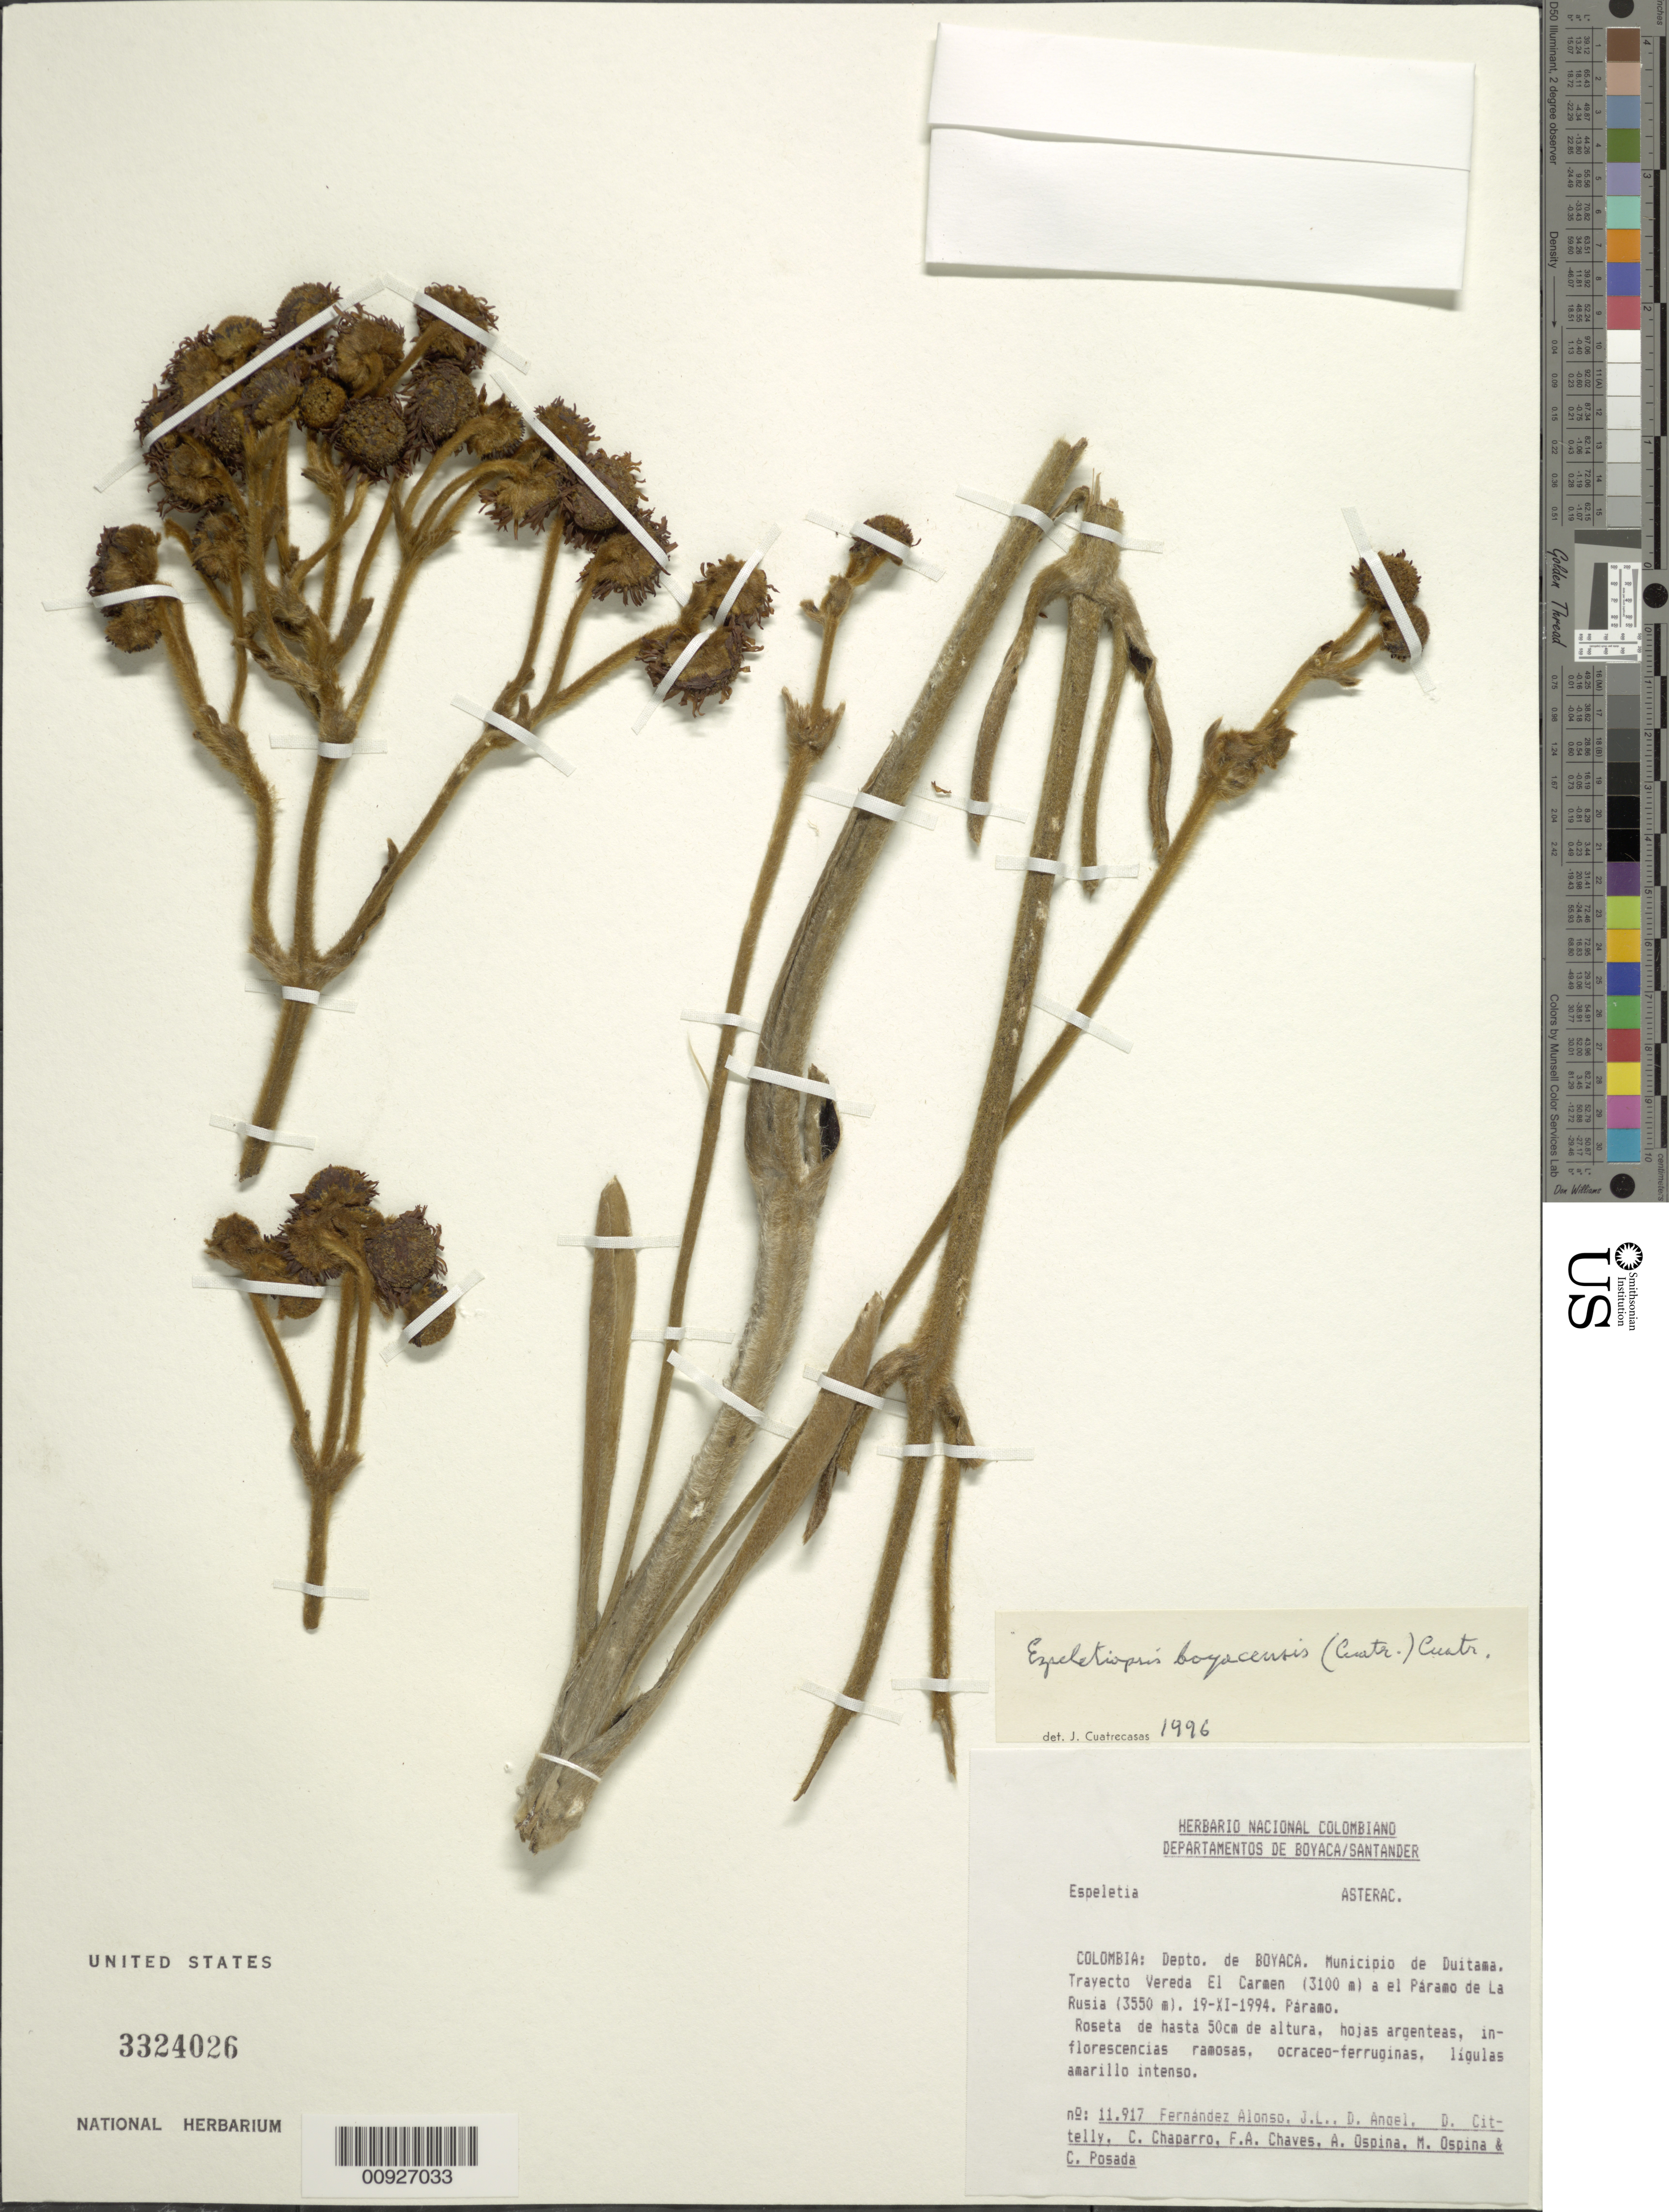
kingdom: Plantae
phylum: Tracheophyta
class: Magnoliopsida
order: Asterales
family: Asteraceae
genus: Espeletia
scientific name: Espeletia boyacensis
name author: Cuatrec.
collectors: J. L. Fernández-Alonso, D. Angel, D. Cittelly, F. A. Chaparro, F. Chaves, M. Ospina & C. Posada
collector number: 11917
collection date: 1994-11-19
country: Colombia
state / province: Boyacá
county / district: M. de Duitama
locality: Trayecto Vereda El Carmen (3100 m) a el Páramo de la Rusia (3550) m.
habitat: Páramo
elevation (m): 3100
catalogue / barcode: US 3324026